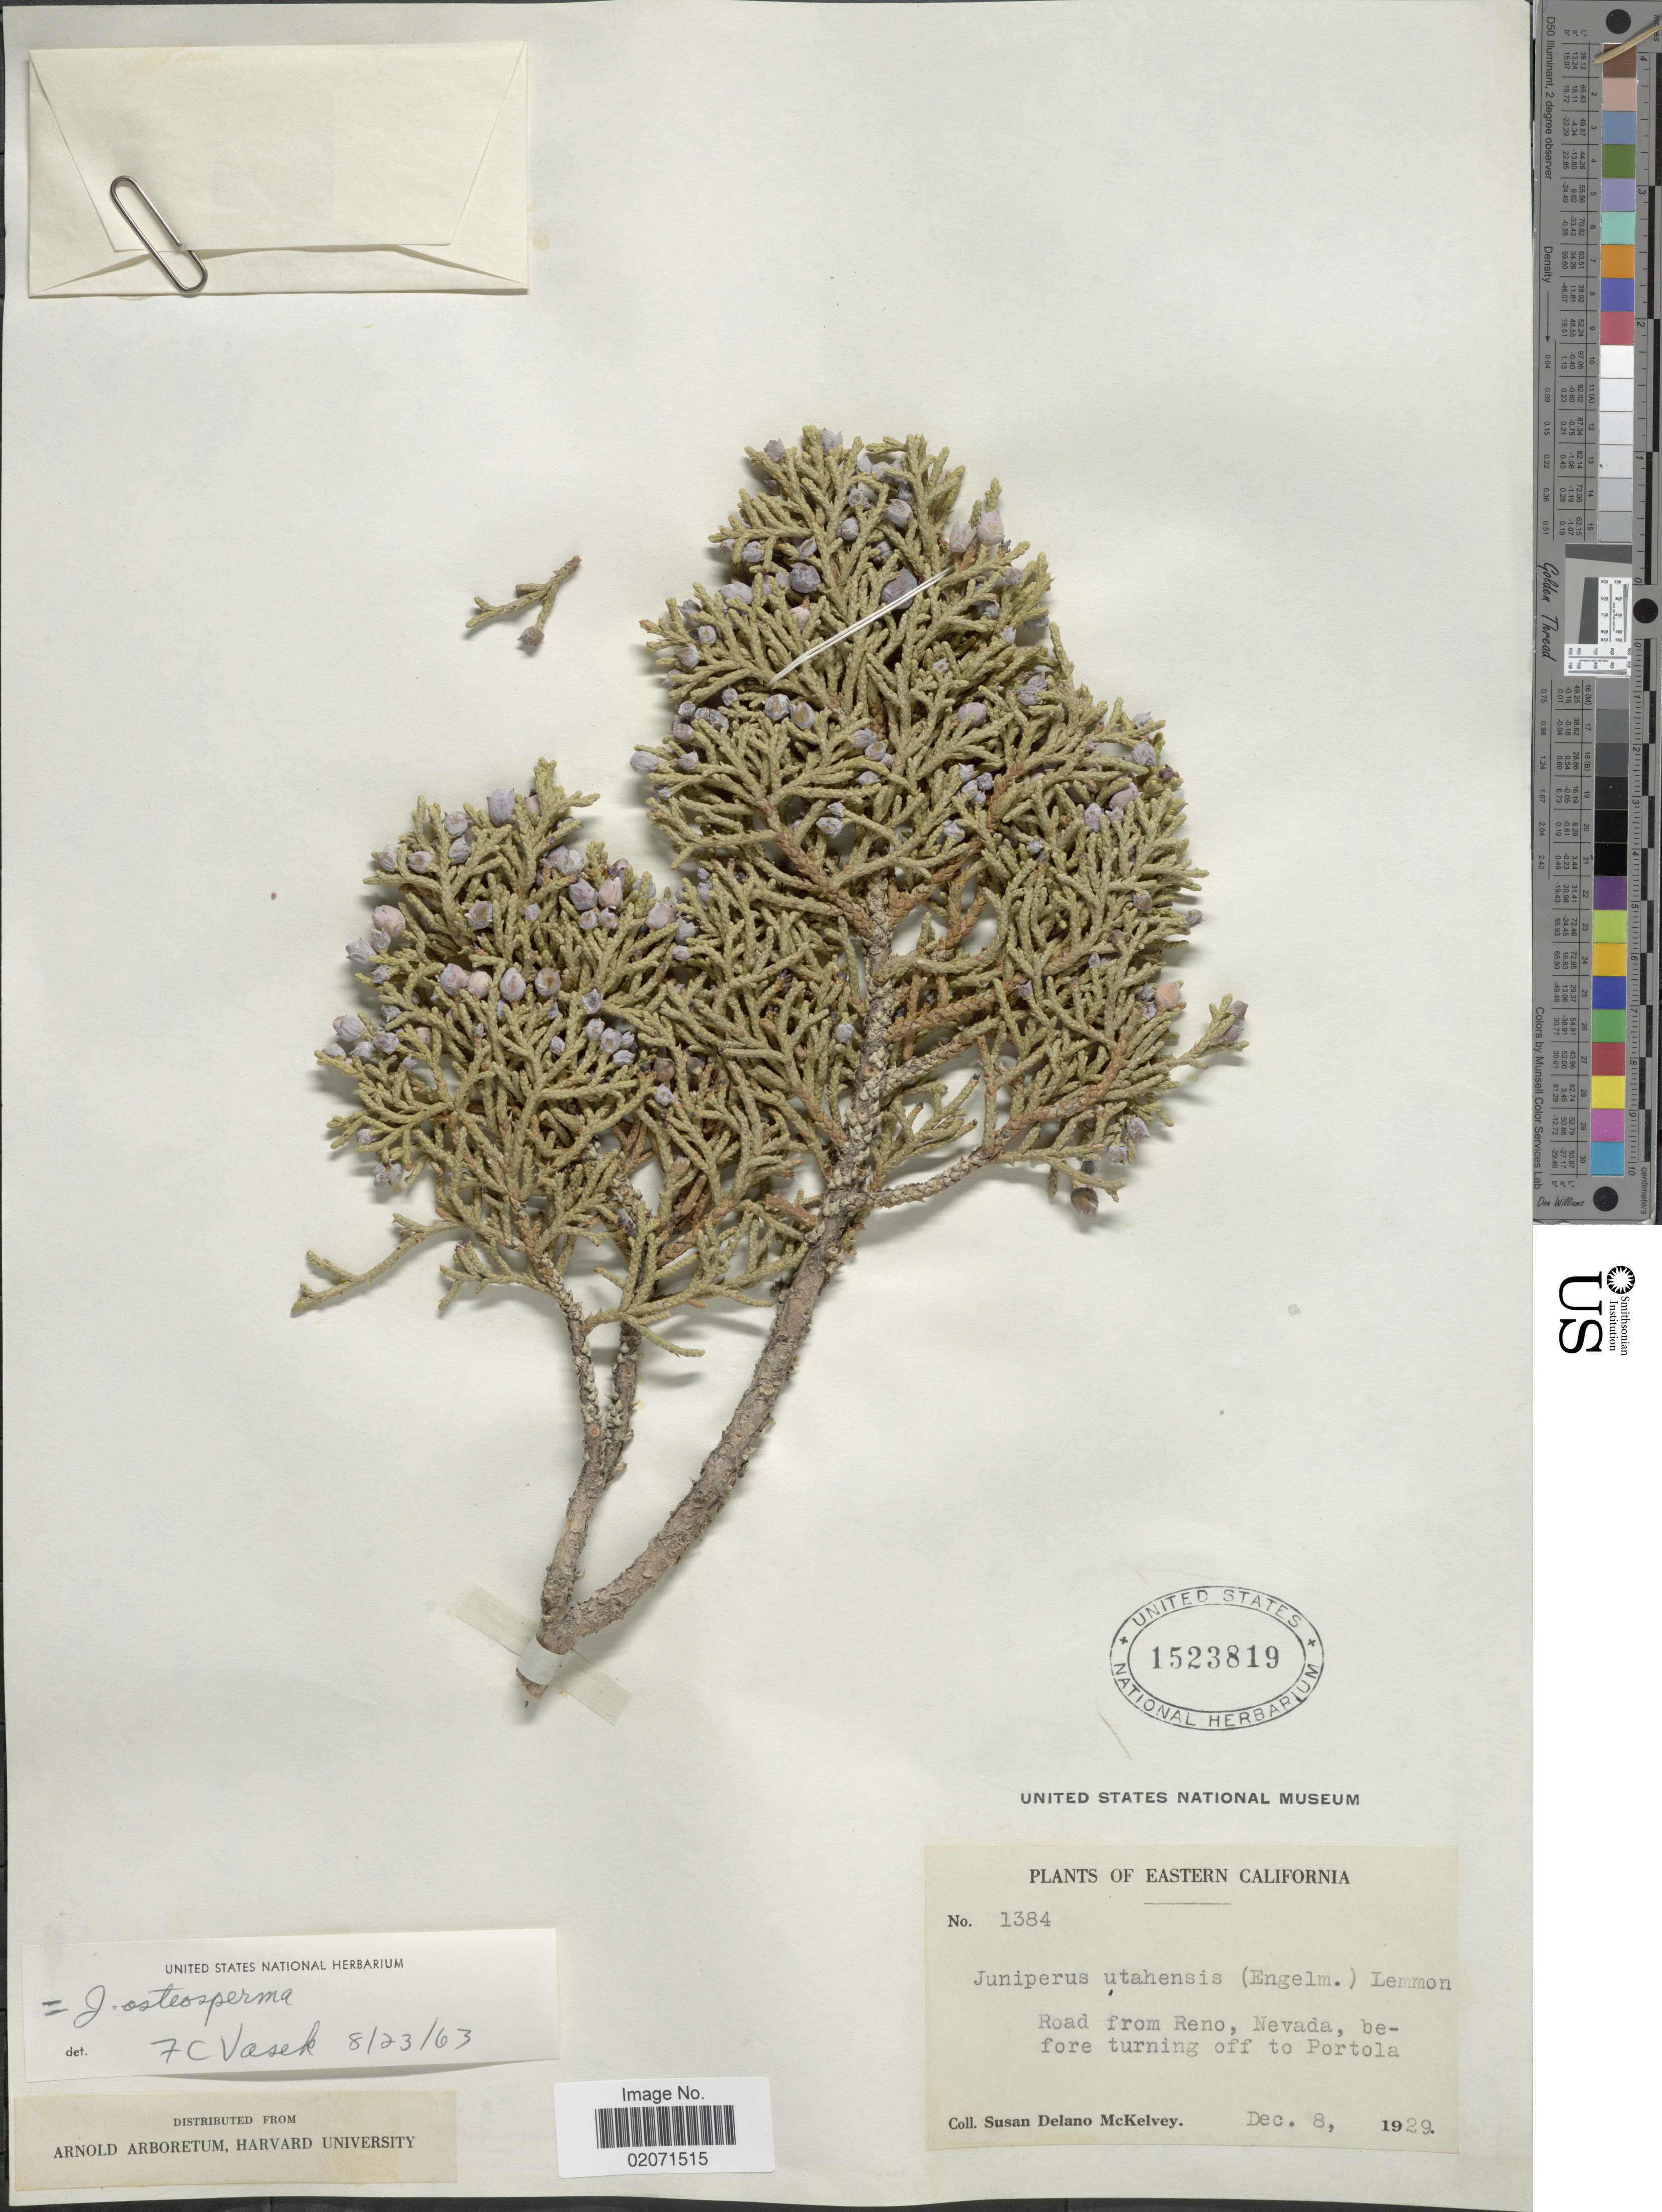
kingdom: Plantae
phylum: Tracheophyta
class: Pinopsida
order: Pinales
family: Cupressaceae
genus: Juniperus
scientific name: Juniperus osteosperma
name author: (Torr.) Little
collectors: S. A. McKelvey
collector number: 1384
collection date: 1929-12-08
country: United States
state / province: California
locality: Eastern California, Road from Reno, Nevada, before turning off to Portola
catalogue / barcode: US 1523819